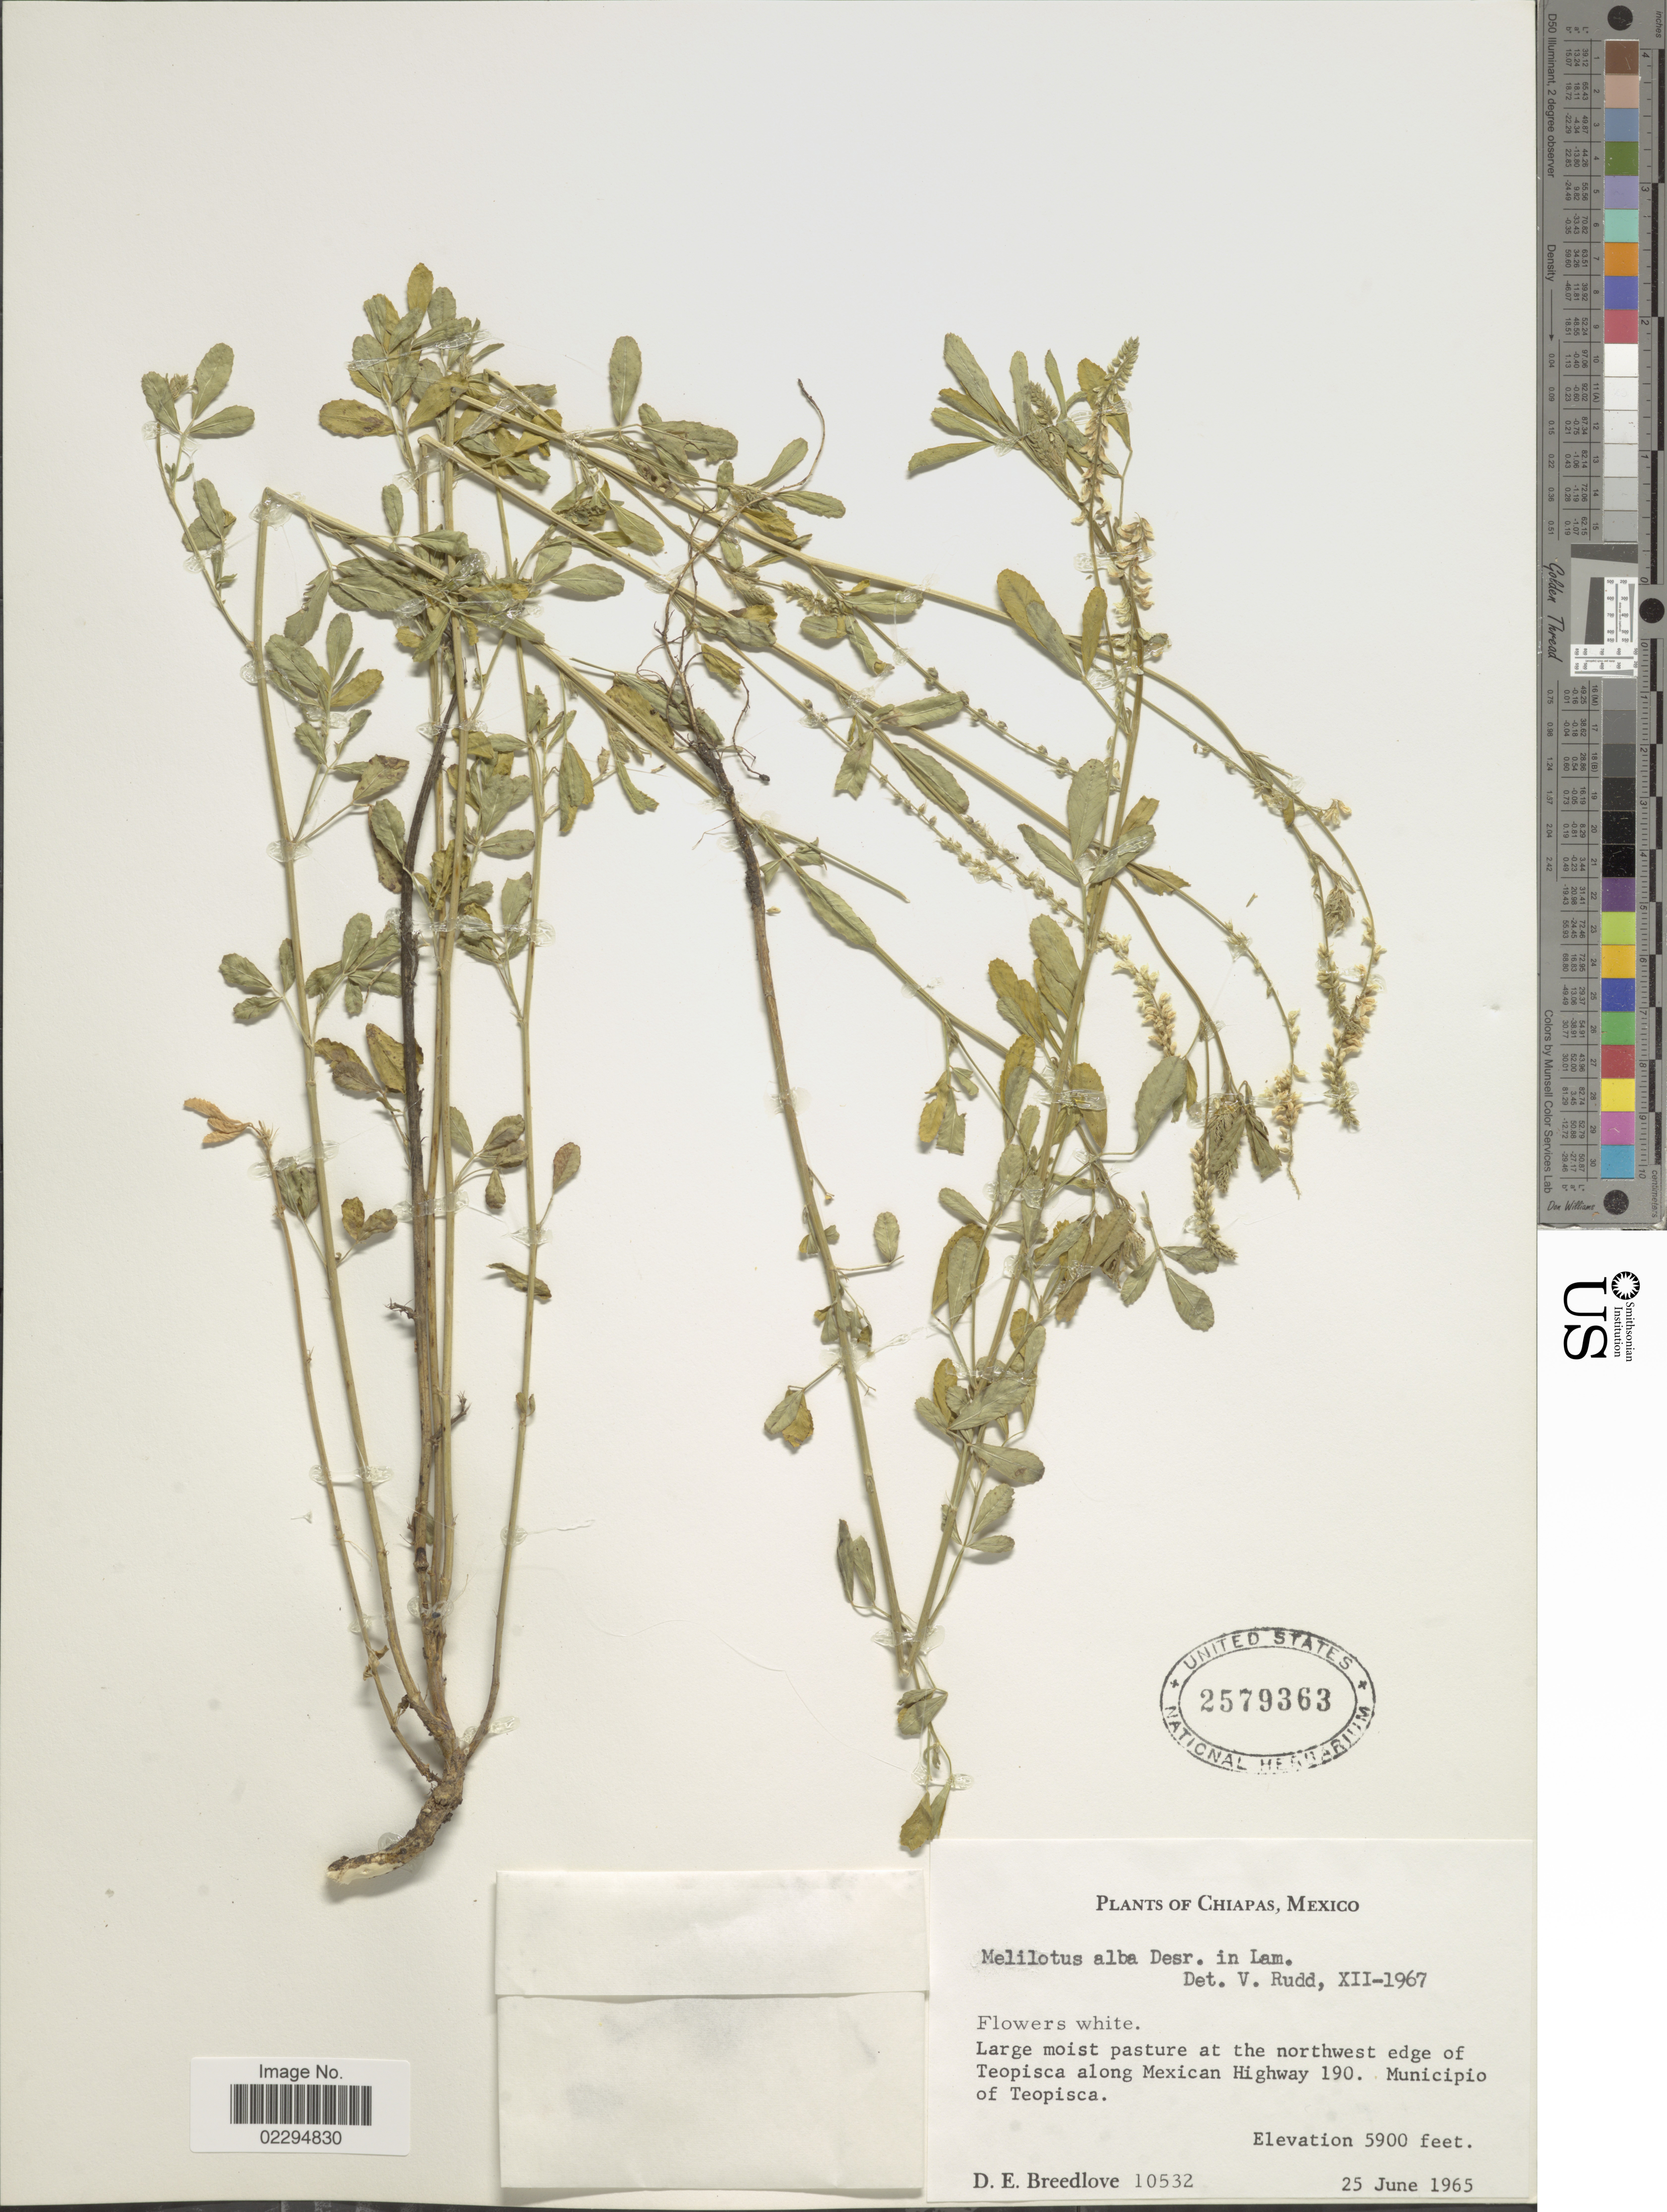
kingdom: Plantae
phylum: Tracheophyta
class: Magnoliopsida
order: Fabales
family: Fabaceae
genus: Melilotus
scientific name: Melilotus albus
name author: Medik.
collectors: D. E. Breedlove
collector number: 10532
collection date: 1965-06-25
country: Mexico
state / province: Chiapas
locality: Large moist pasture at the northwest edge of Teopisca along Mexican Highway 190. Municipio of Teopisca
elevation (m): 1798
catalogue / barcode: US 2579363